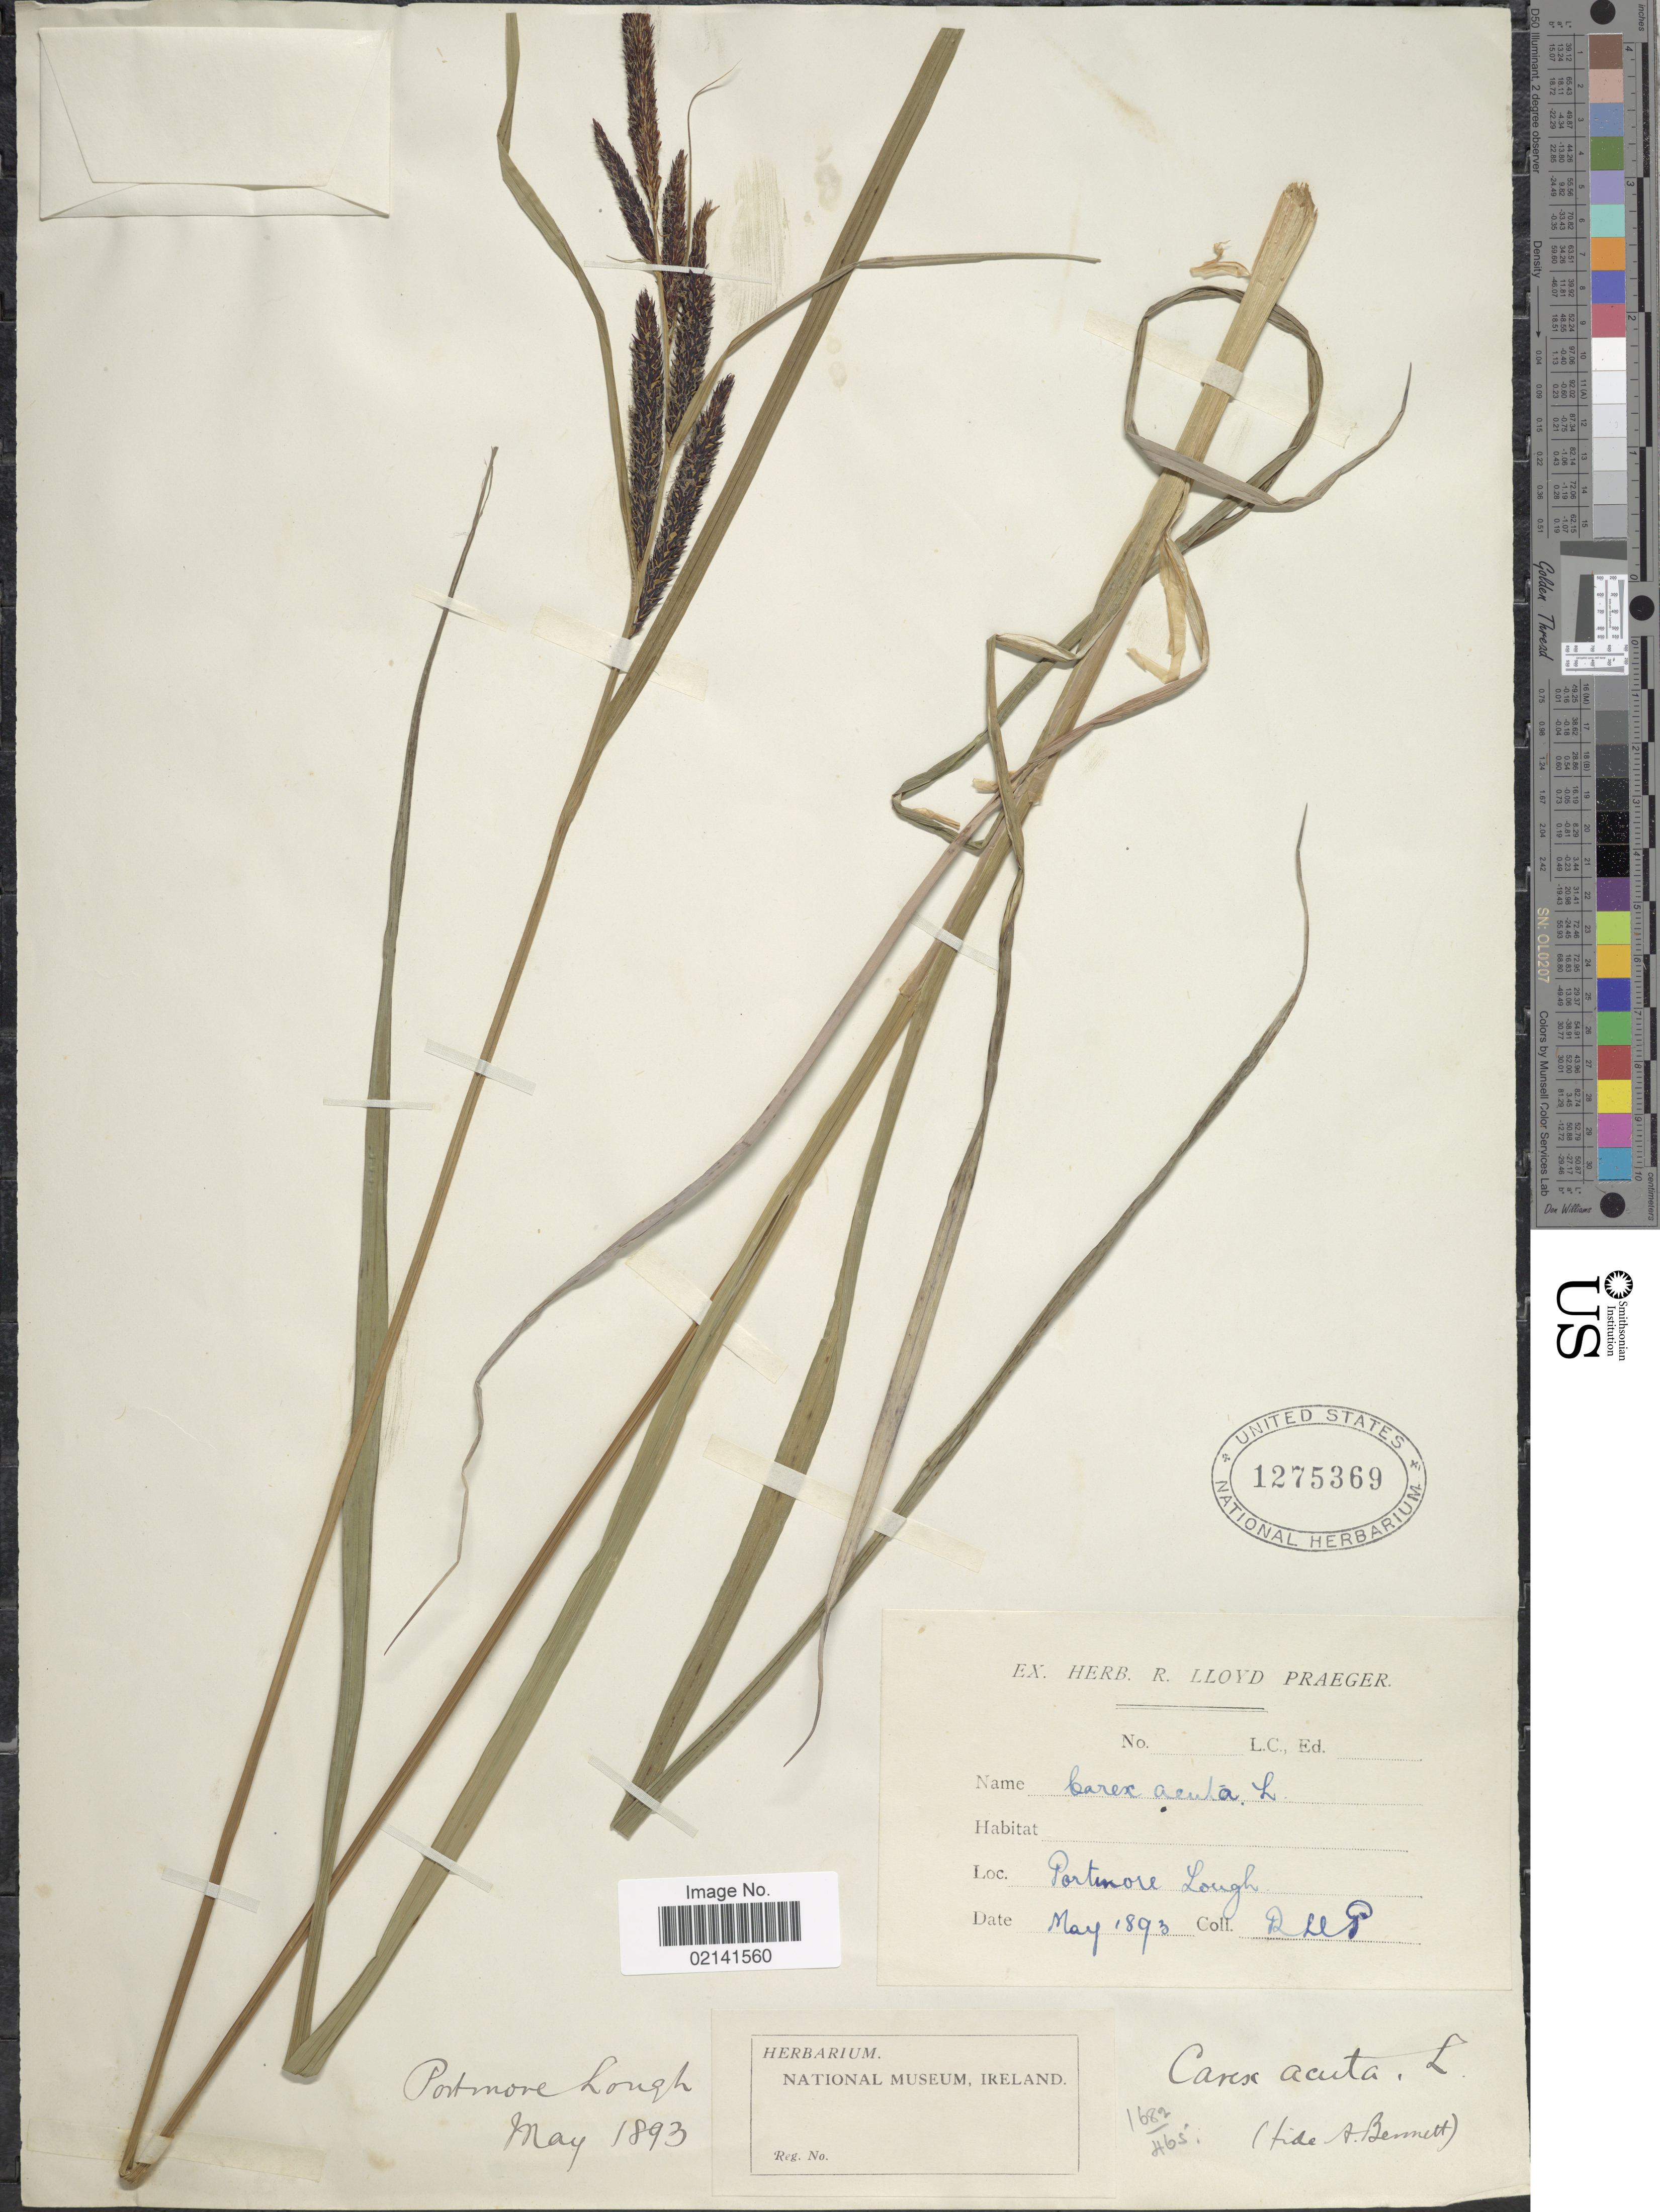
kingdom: Plantae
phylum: Tracheophyta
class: Liliopsida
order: Poales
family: Cyperaceae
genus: Carex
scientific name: Carex acuta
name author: L.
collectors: R. Praeger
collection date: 1893-05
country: United Kingdom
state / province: Northern Ireland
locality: Portmore Lough.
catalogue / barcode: US 1275369